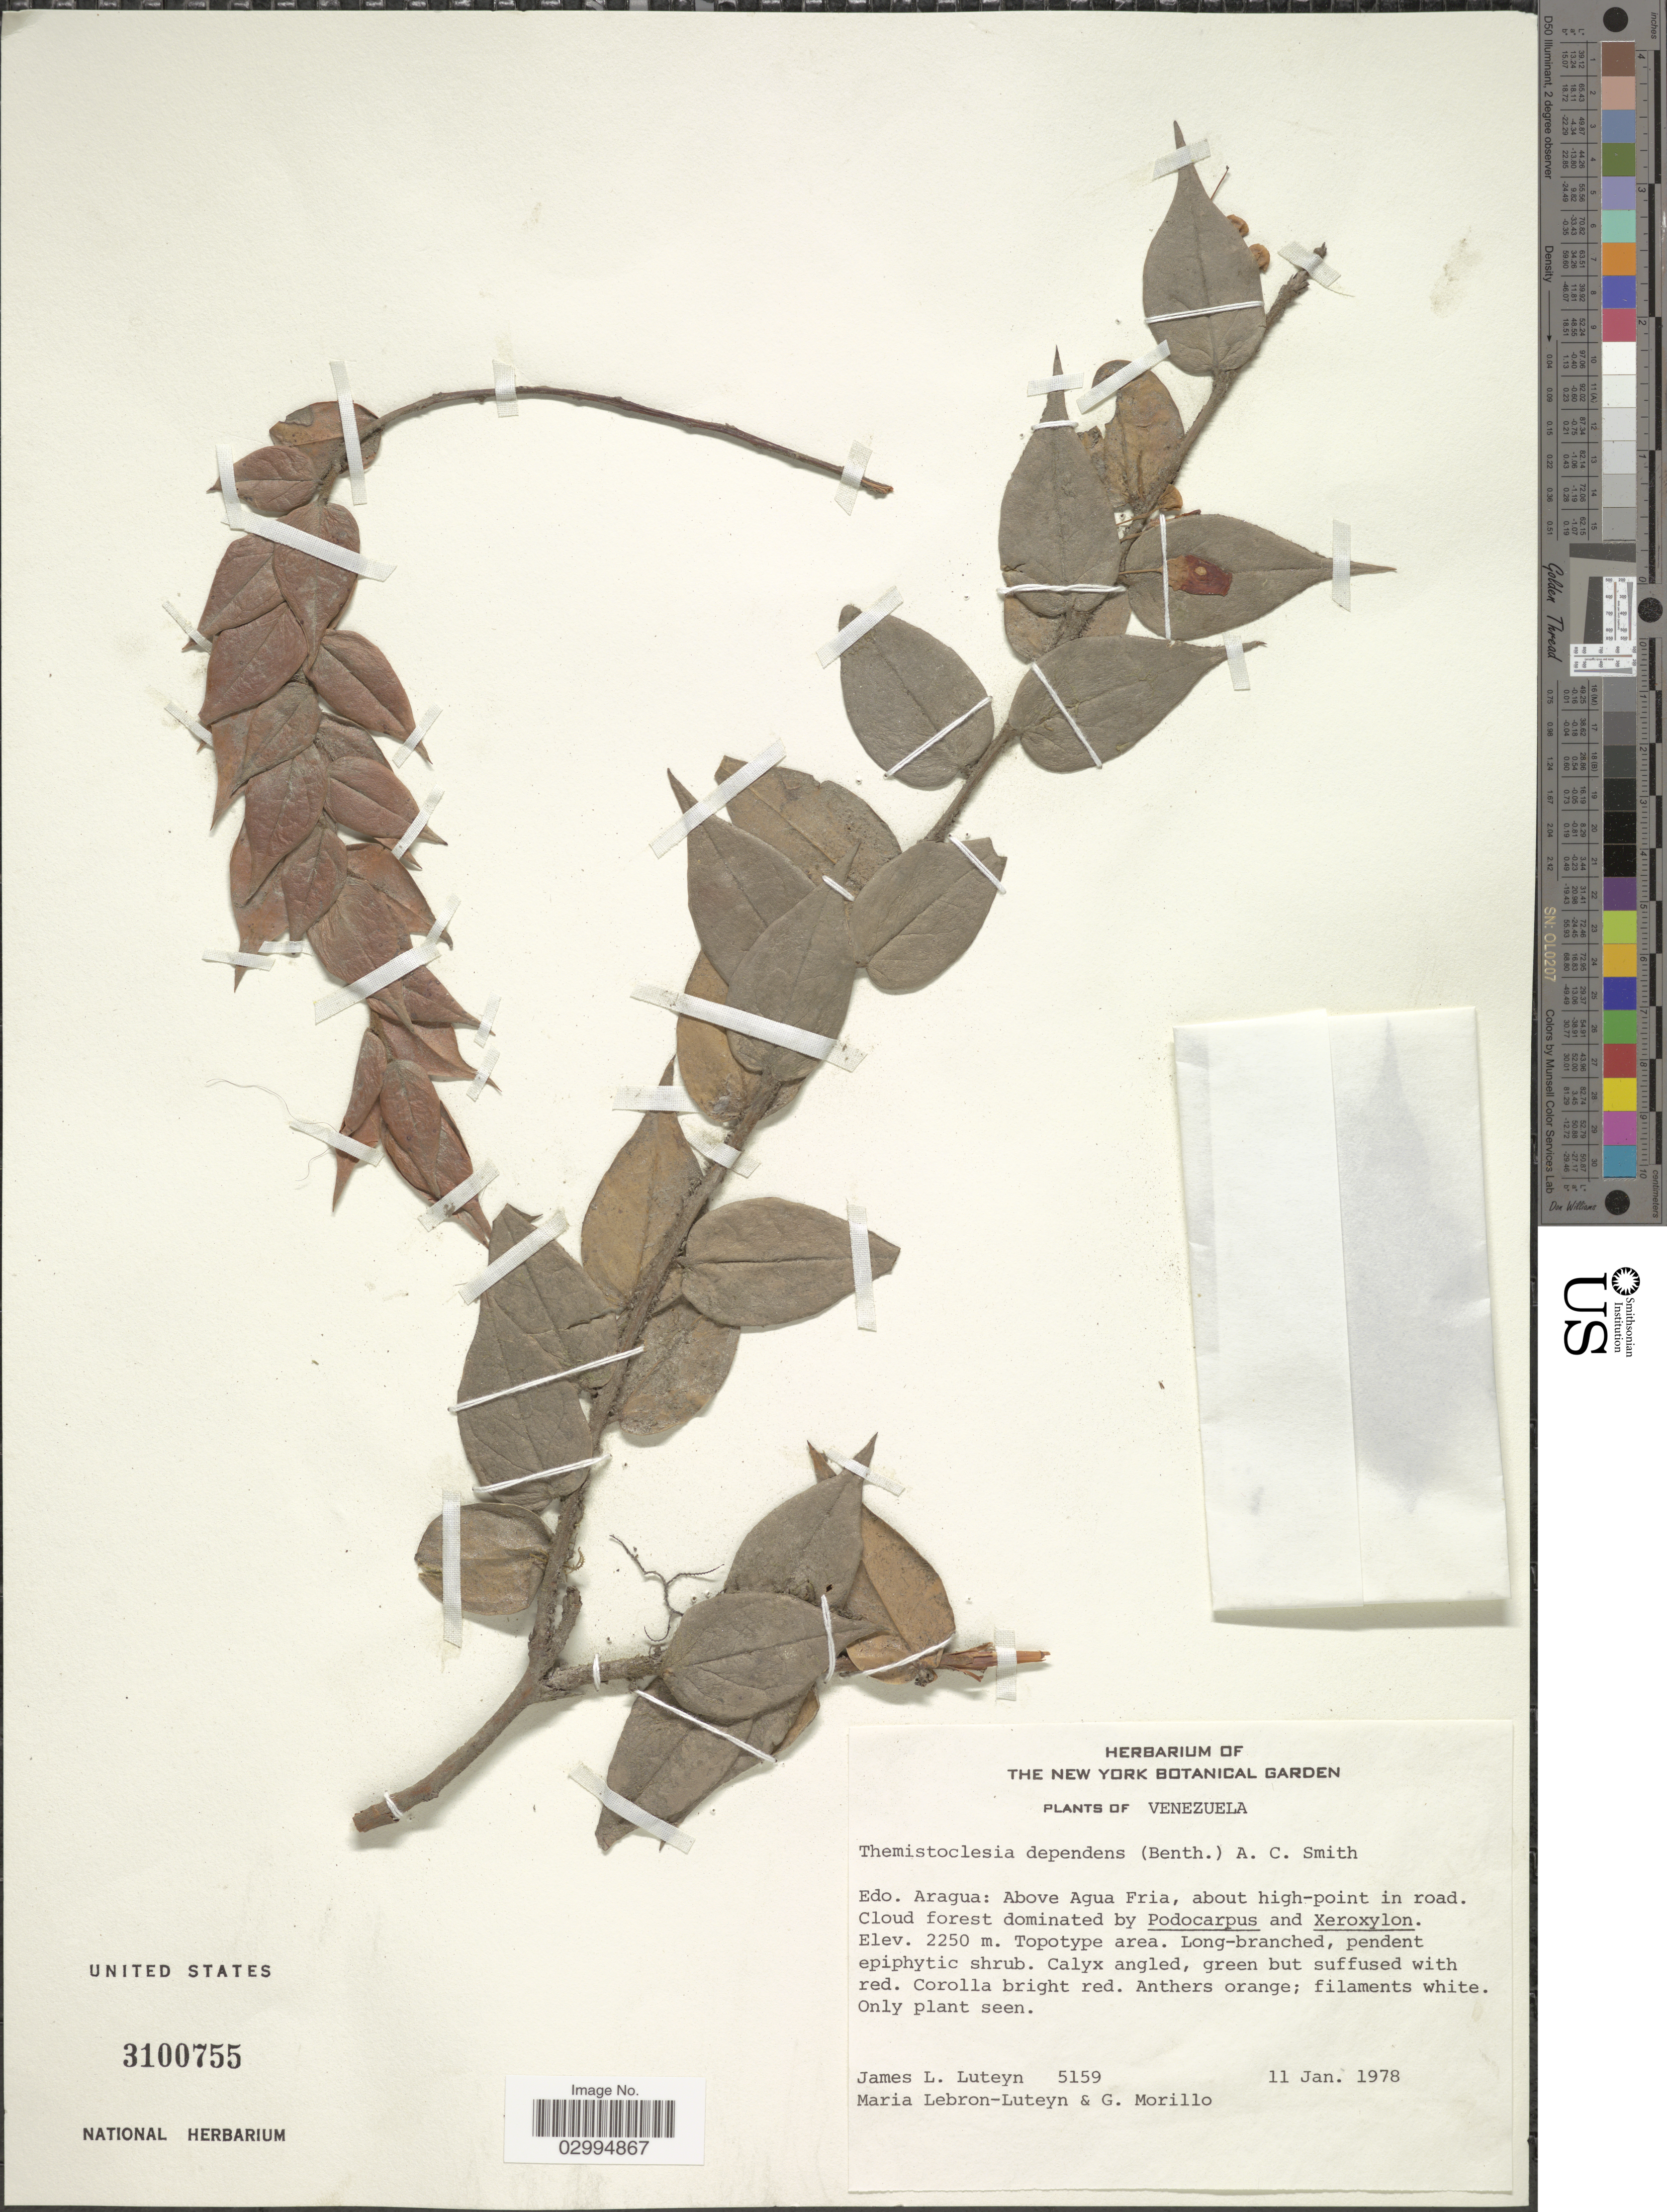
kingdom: Plantae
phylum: Tracheophyta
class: Magnoliopsida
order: Ericales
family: Ericaceae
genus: Themistoclesia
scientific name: Themistoclesia dependens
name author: (Benth.) A.C. Sm.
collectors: J. Luteyn, M. L. Lebrón-Luteyn & G. Morillo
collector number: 5159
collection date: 1978-01-11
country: Venezuela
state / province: Aragua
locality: Above Agua Fria, about high-point in road.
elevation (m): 2250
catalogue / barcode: US 3100755